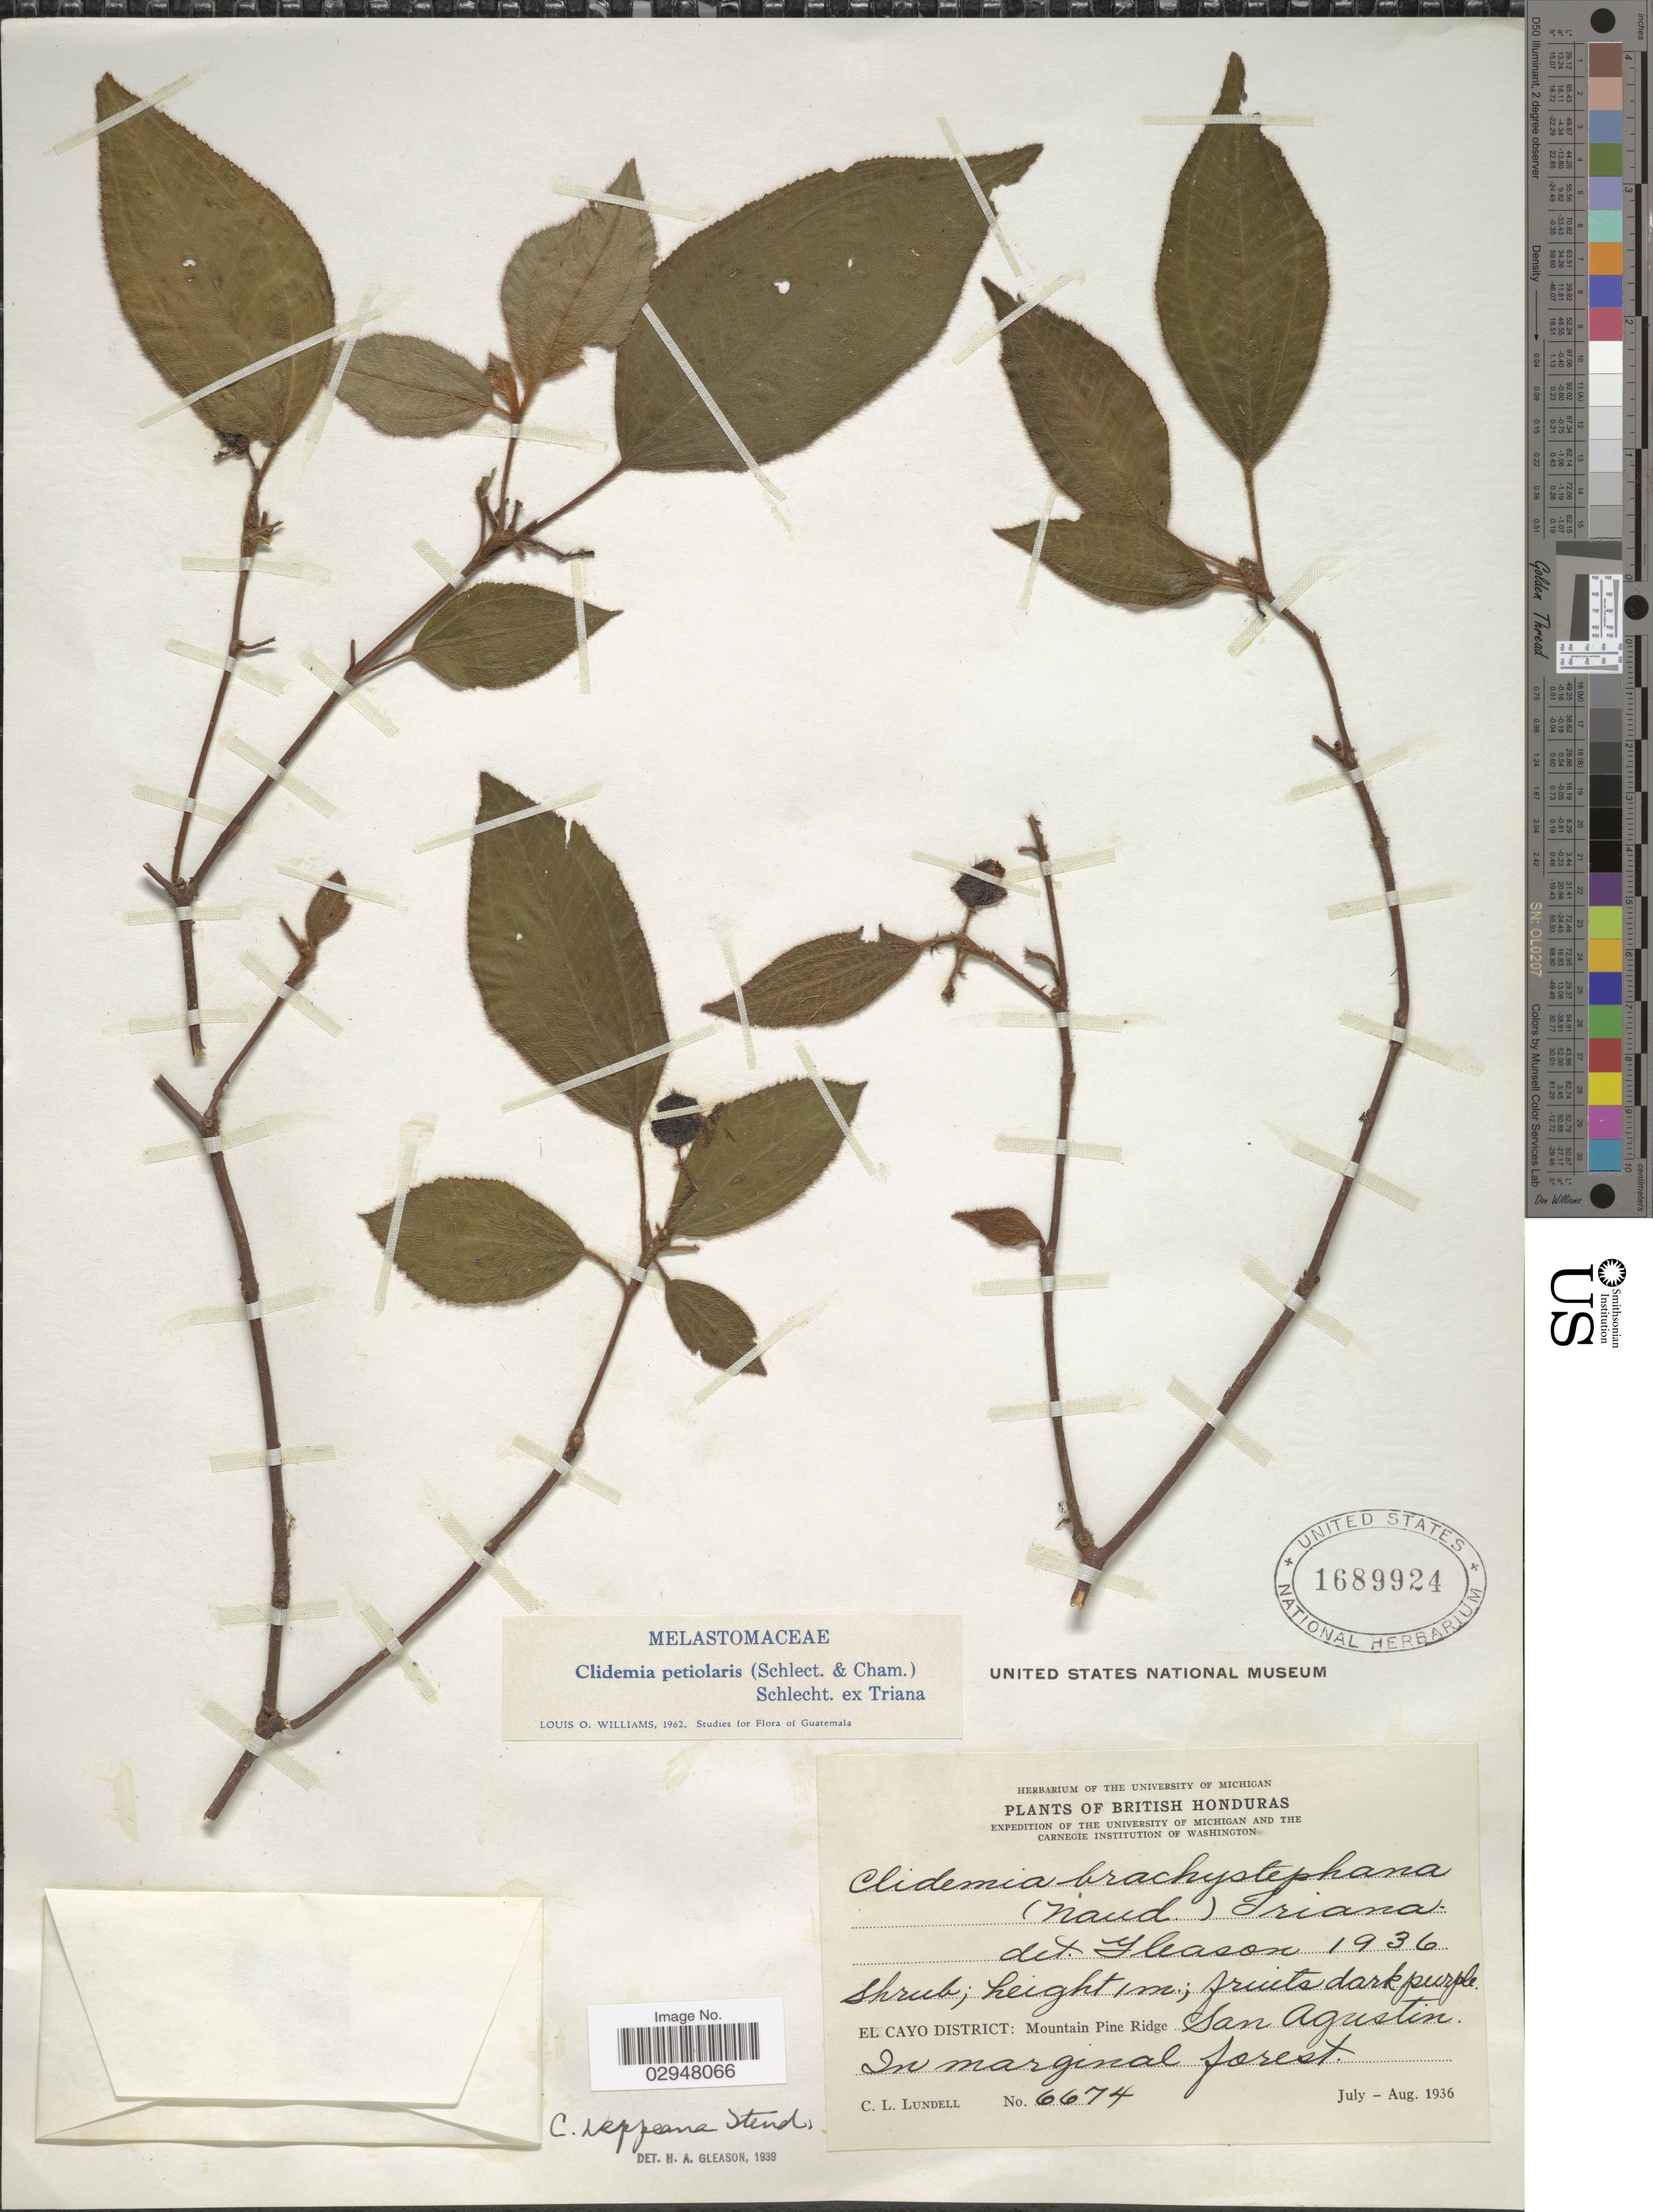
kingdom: Plantae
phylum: Tracheophyta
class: Magnoliopsida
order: Myrtales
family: Melastomataceae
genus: Clidemia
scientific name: Clidemia petiolaris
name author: (Schltdl. & Cham.) Schltdl. ex Triana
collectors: C. L. Lundell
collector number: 6674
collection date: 1936-07/1936-08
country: Belize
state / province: Cayo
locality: El Cayo District, Mountain Pine Ridge, San Agustin.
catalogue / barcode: US 1689924